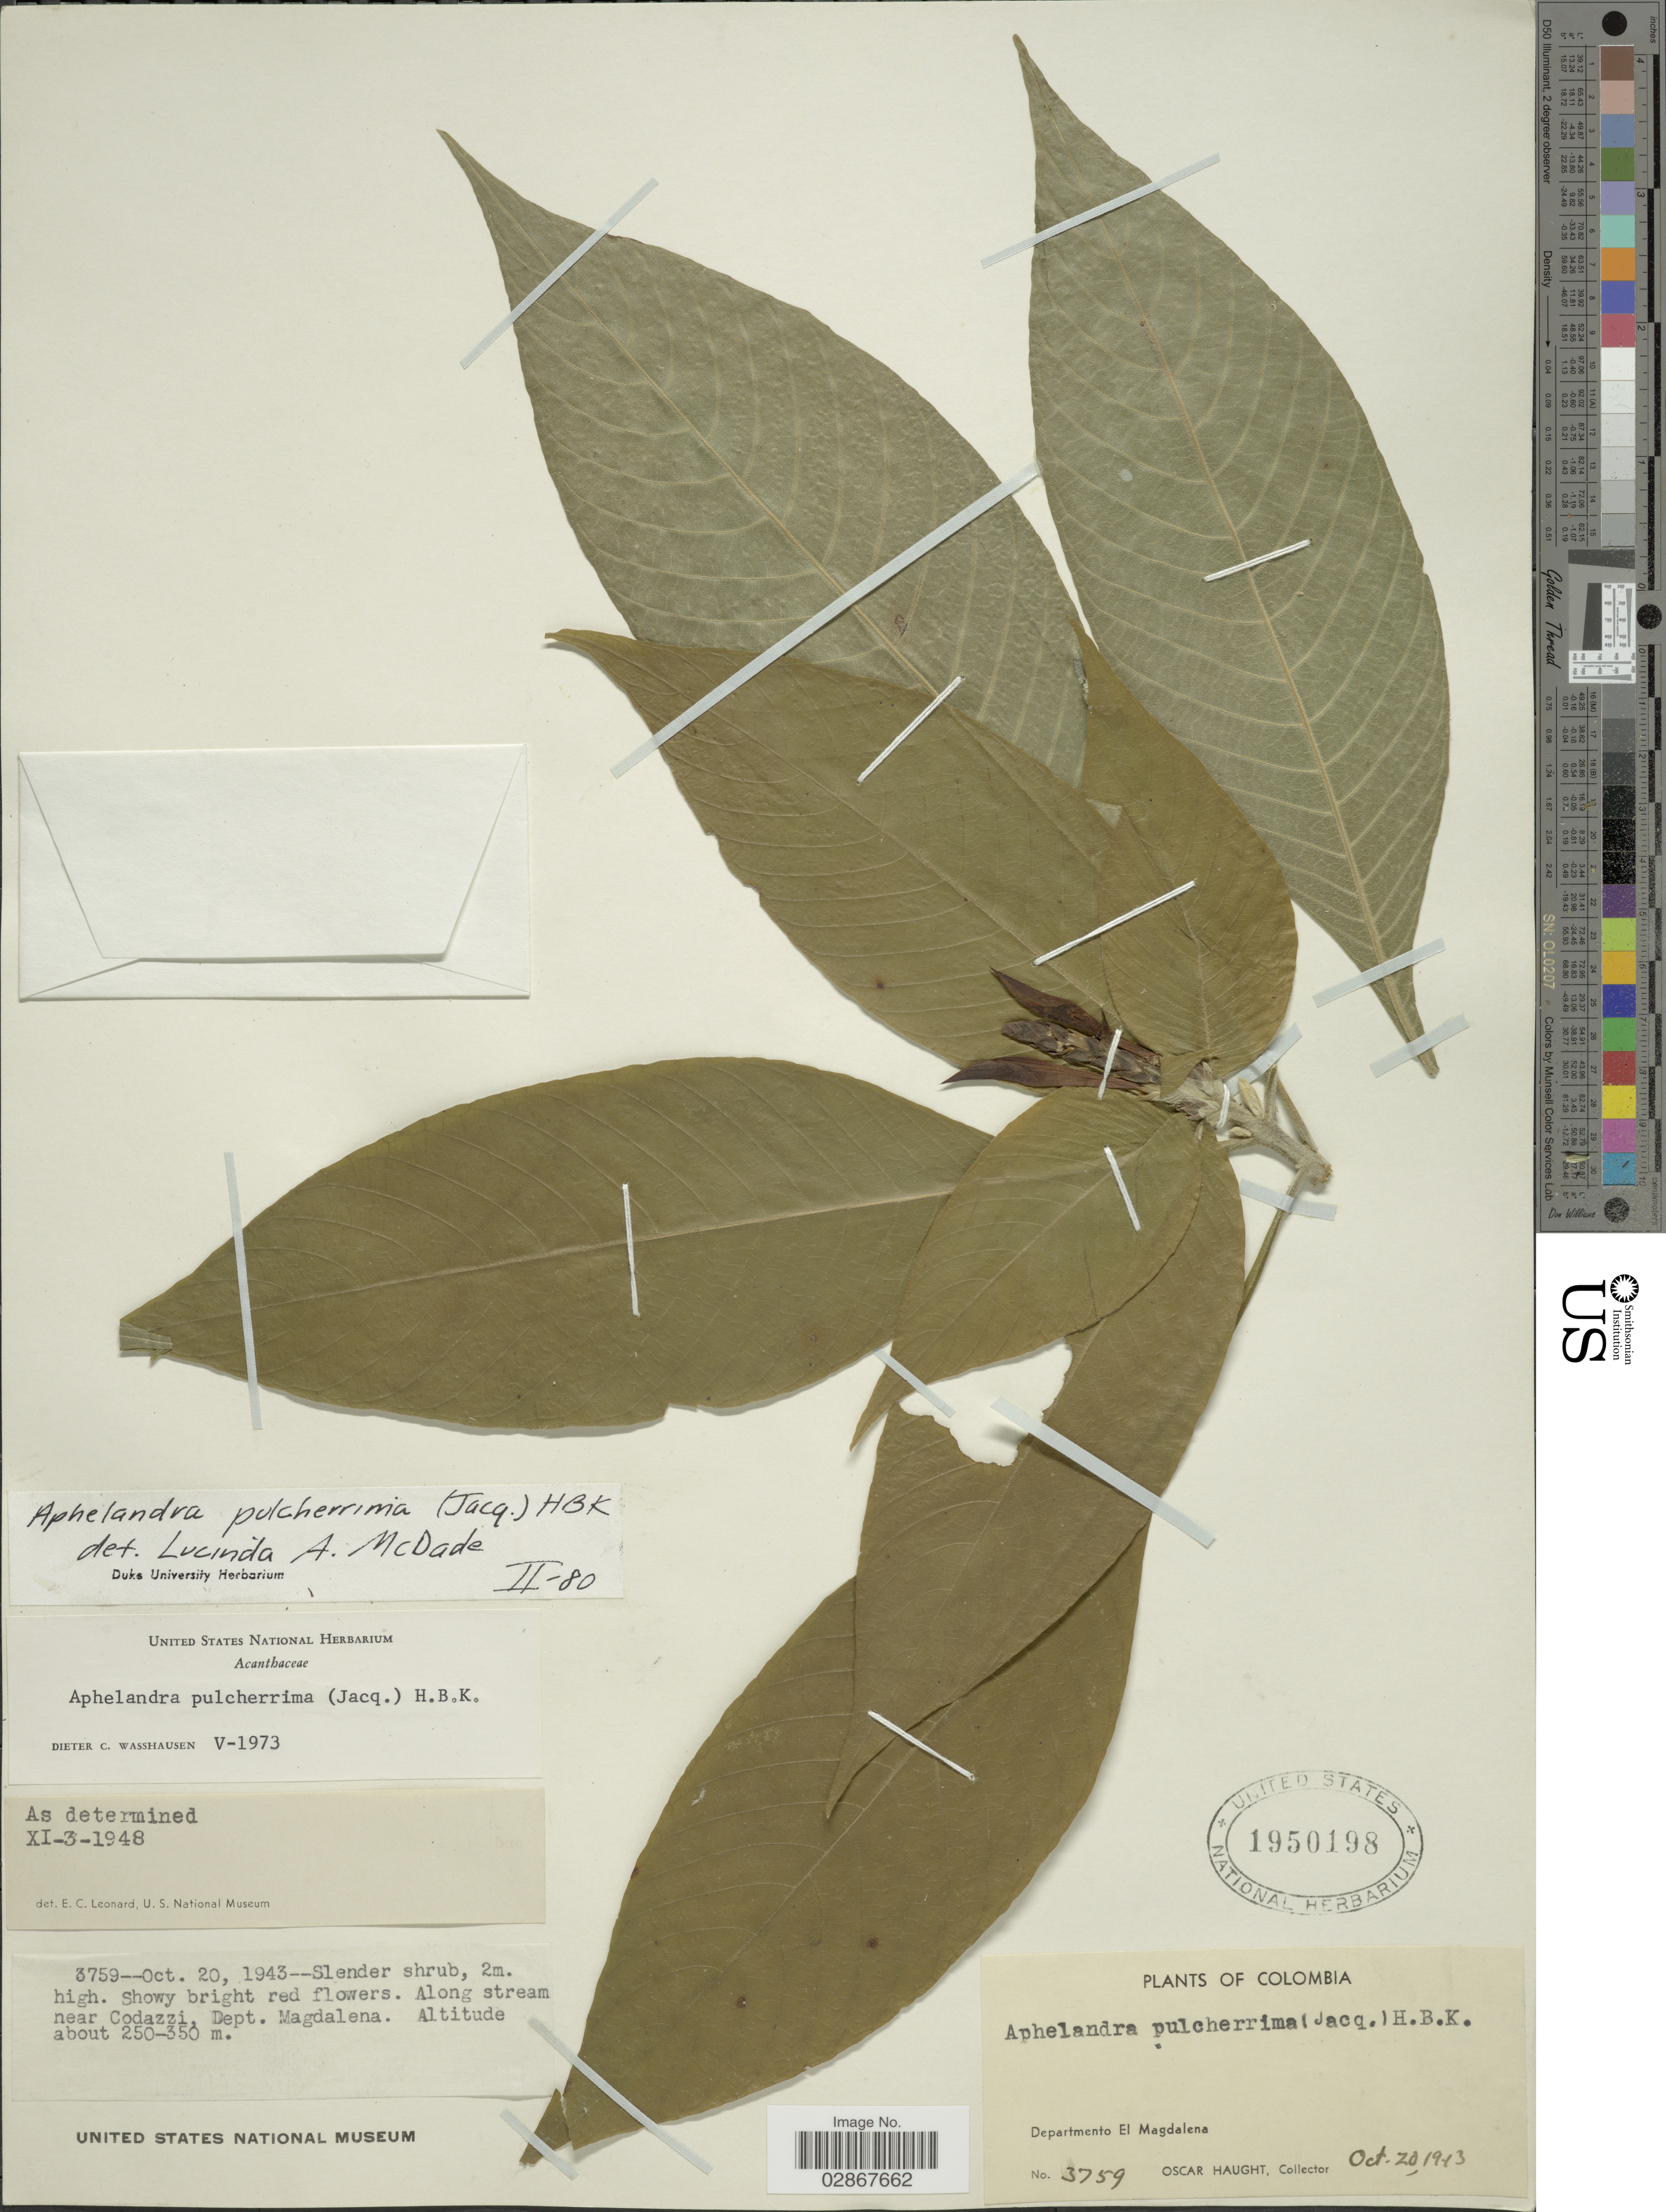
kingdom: Plantae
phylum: Tracheophyta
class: Magnoliopsida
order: Lamiales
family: Acanthaceae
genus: Aphelandra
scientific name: Aphelandra pulcherrima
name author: (Jacq.) Kunth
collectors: O. Haught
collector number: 3759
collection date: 1943-10-20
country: Colombia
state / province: Magdalena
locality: Departmento El Magdalena. Along stream near Codazzi.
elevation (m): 250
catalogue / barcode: US 1950198